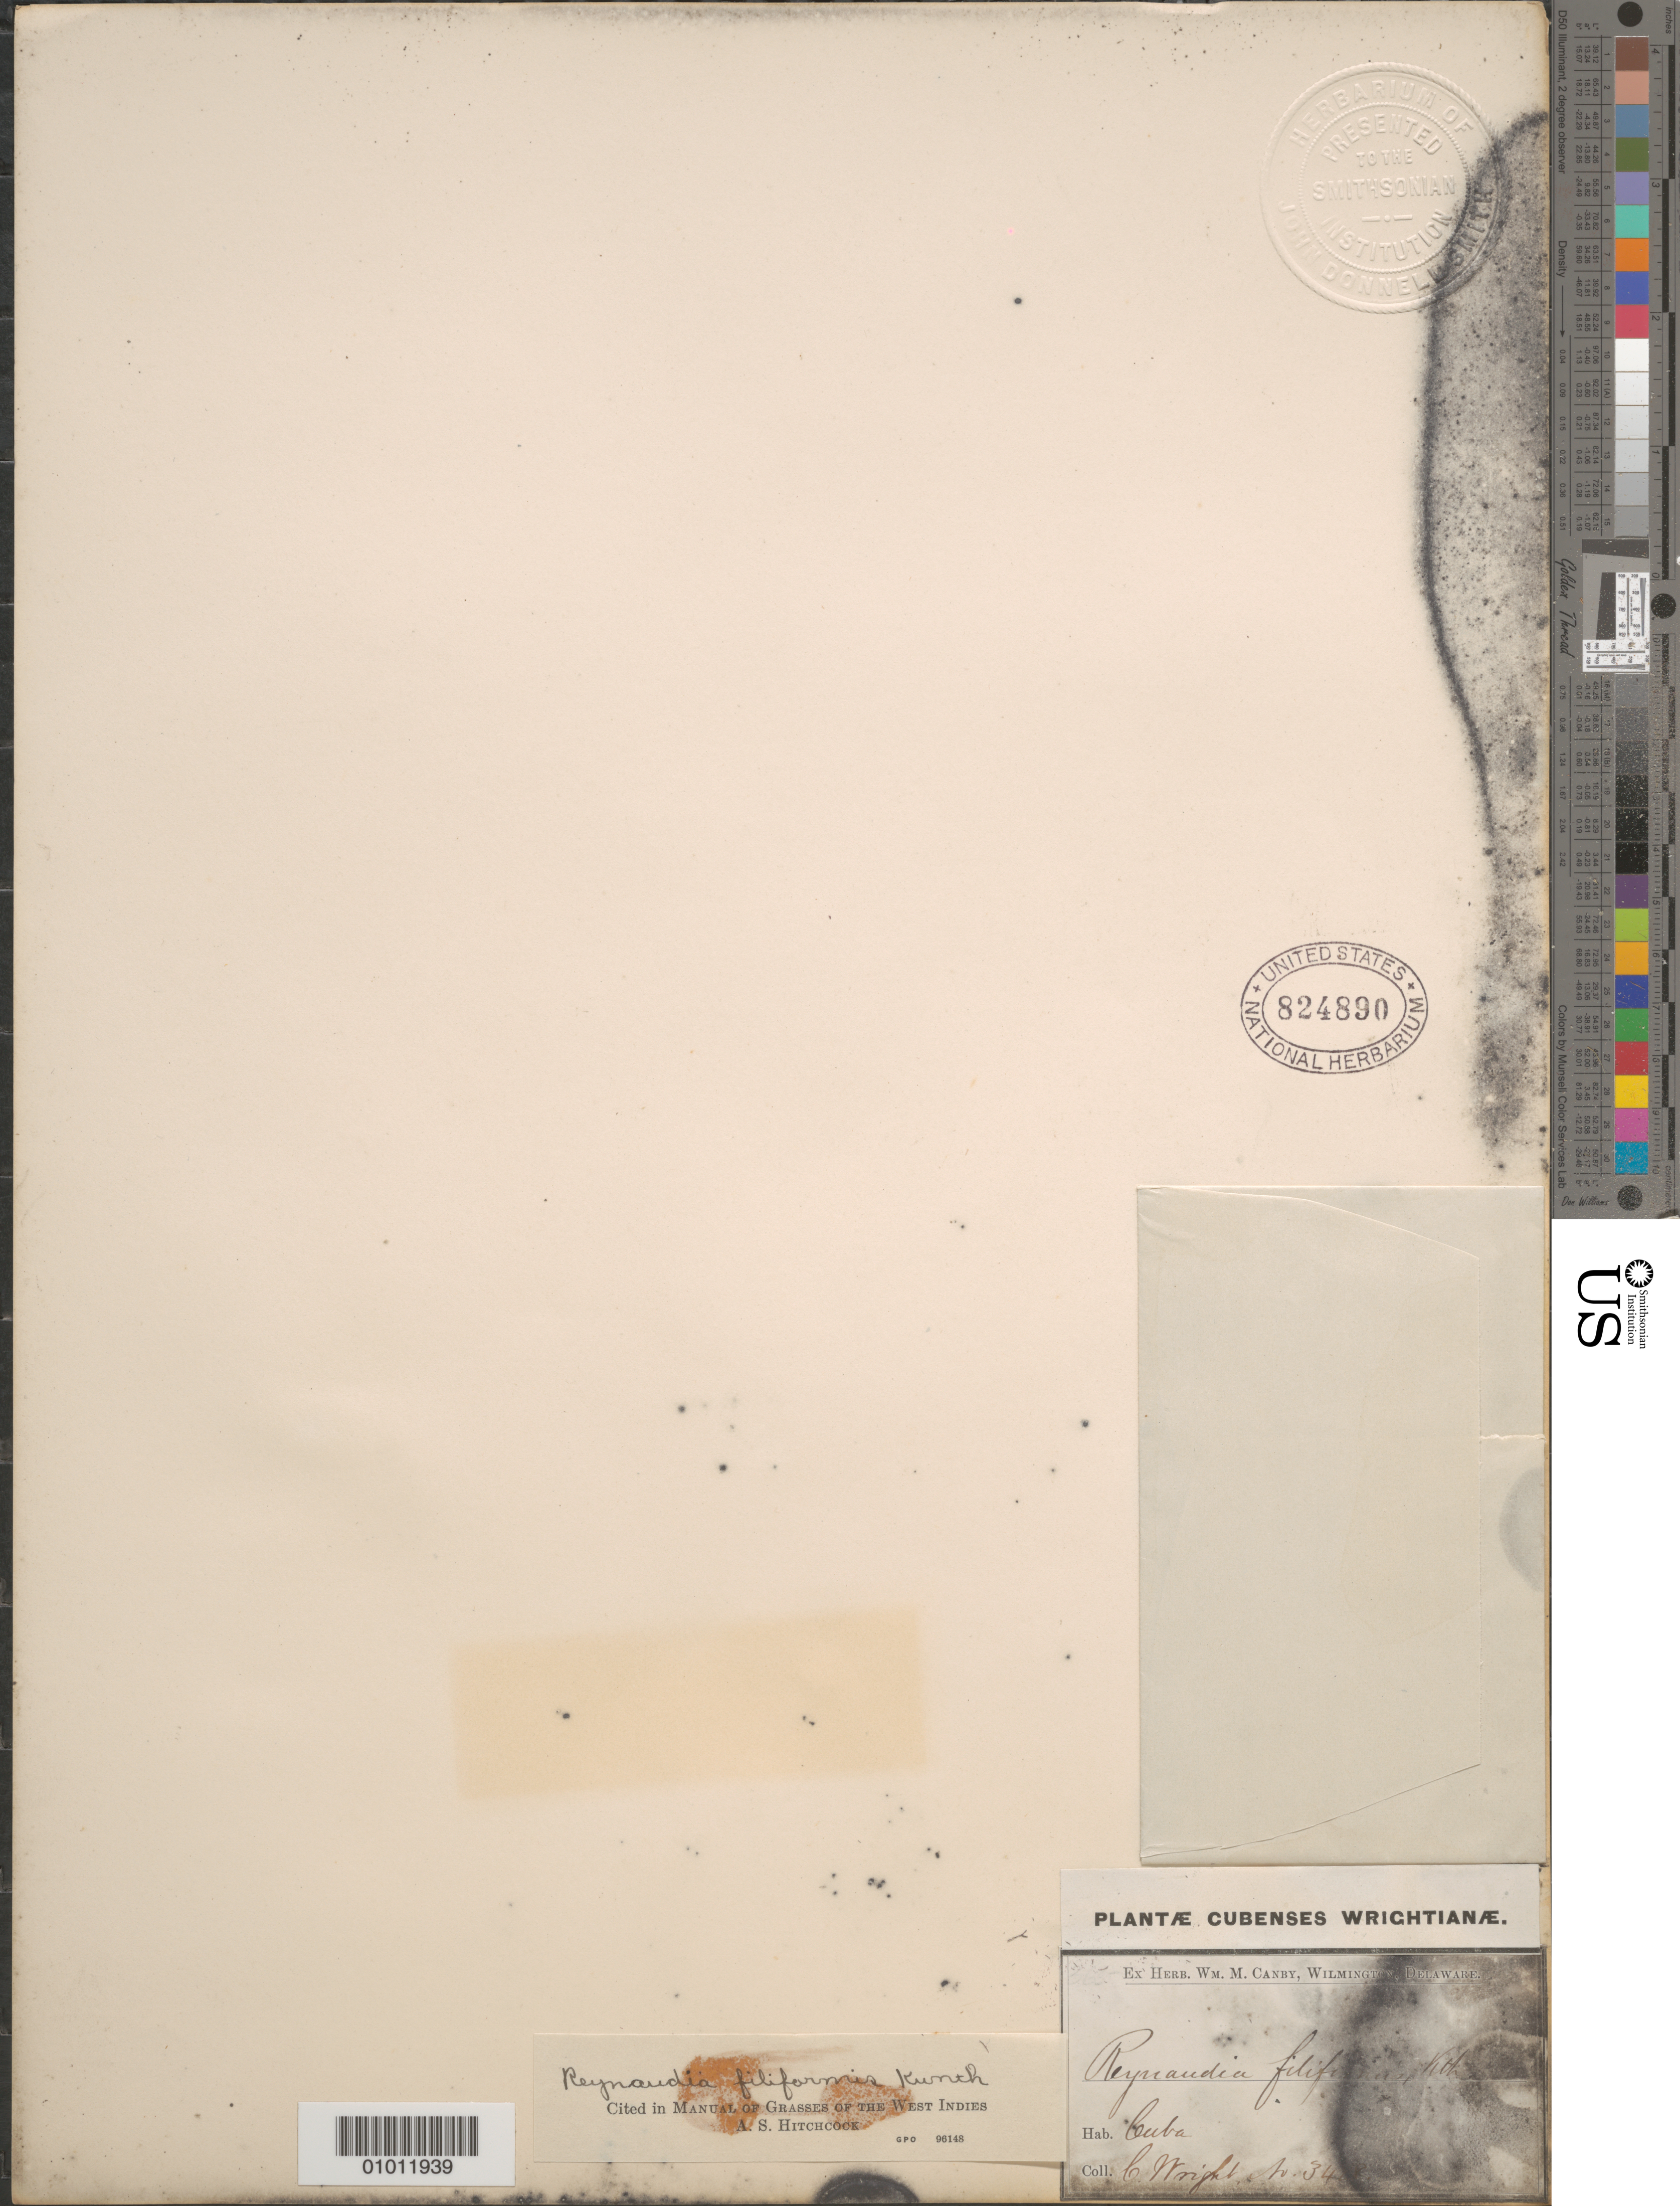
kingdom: Plantae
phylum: Tracheophyta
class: Liliopsida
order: Poales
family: Poaceae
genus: Reynaudia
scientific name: Reynaudia filiformis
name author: (Spreng. ex Schult.) Kunth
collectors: C. Wright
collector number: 3428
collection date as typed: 1800 to 1899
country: Cuba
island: Cuba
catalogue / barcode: US 824890